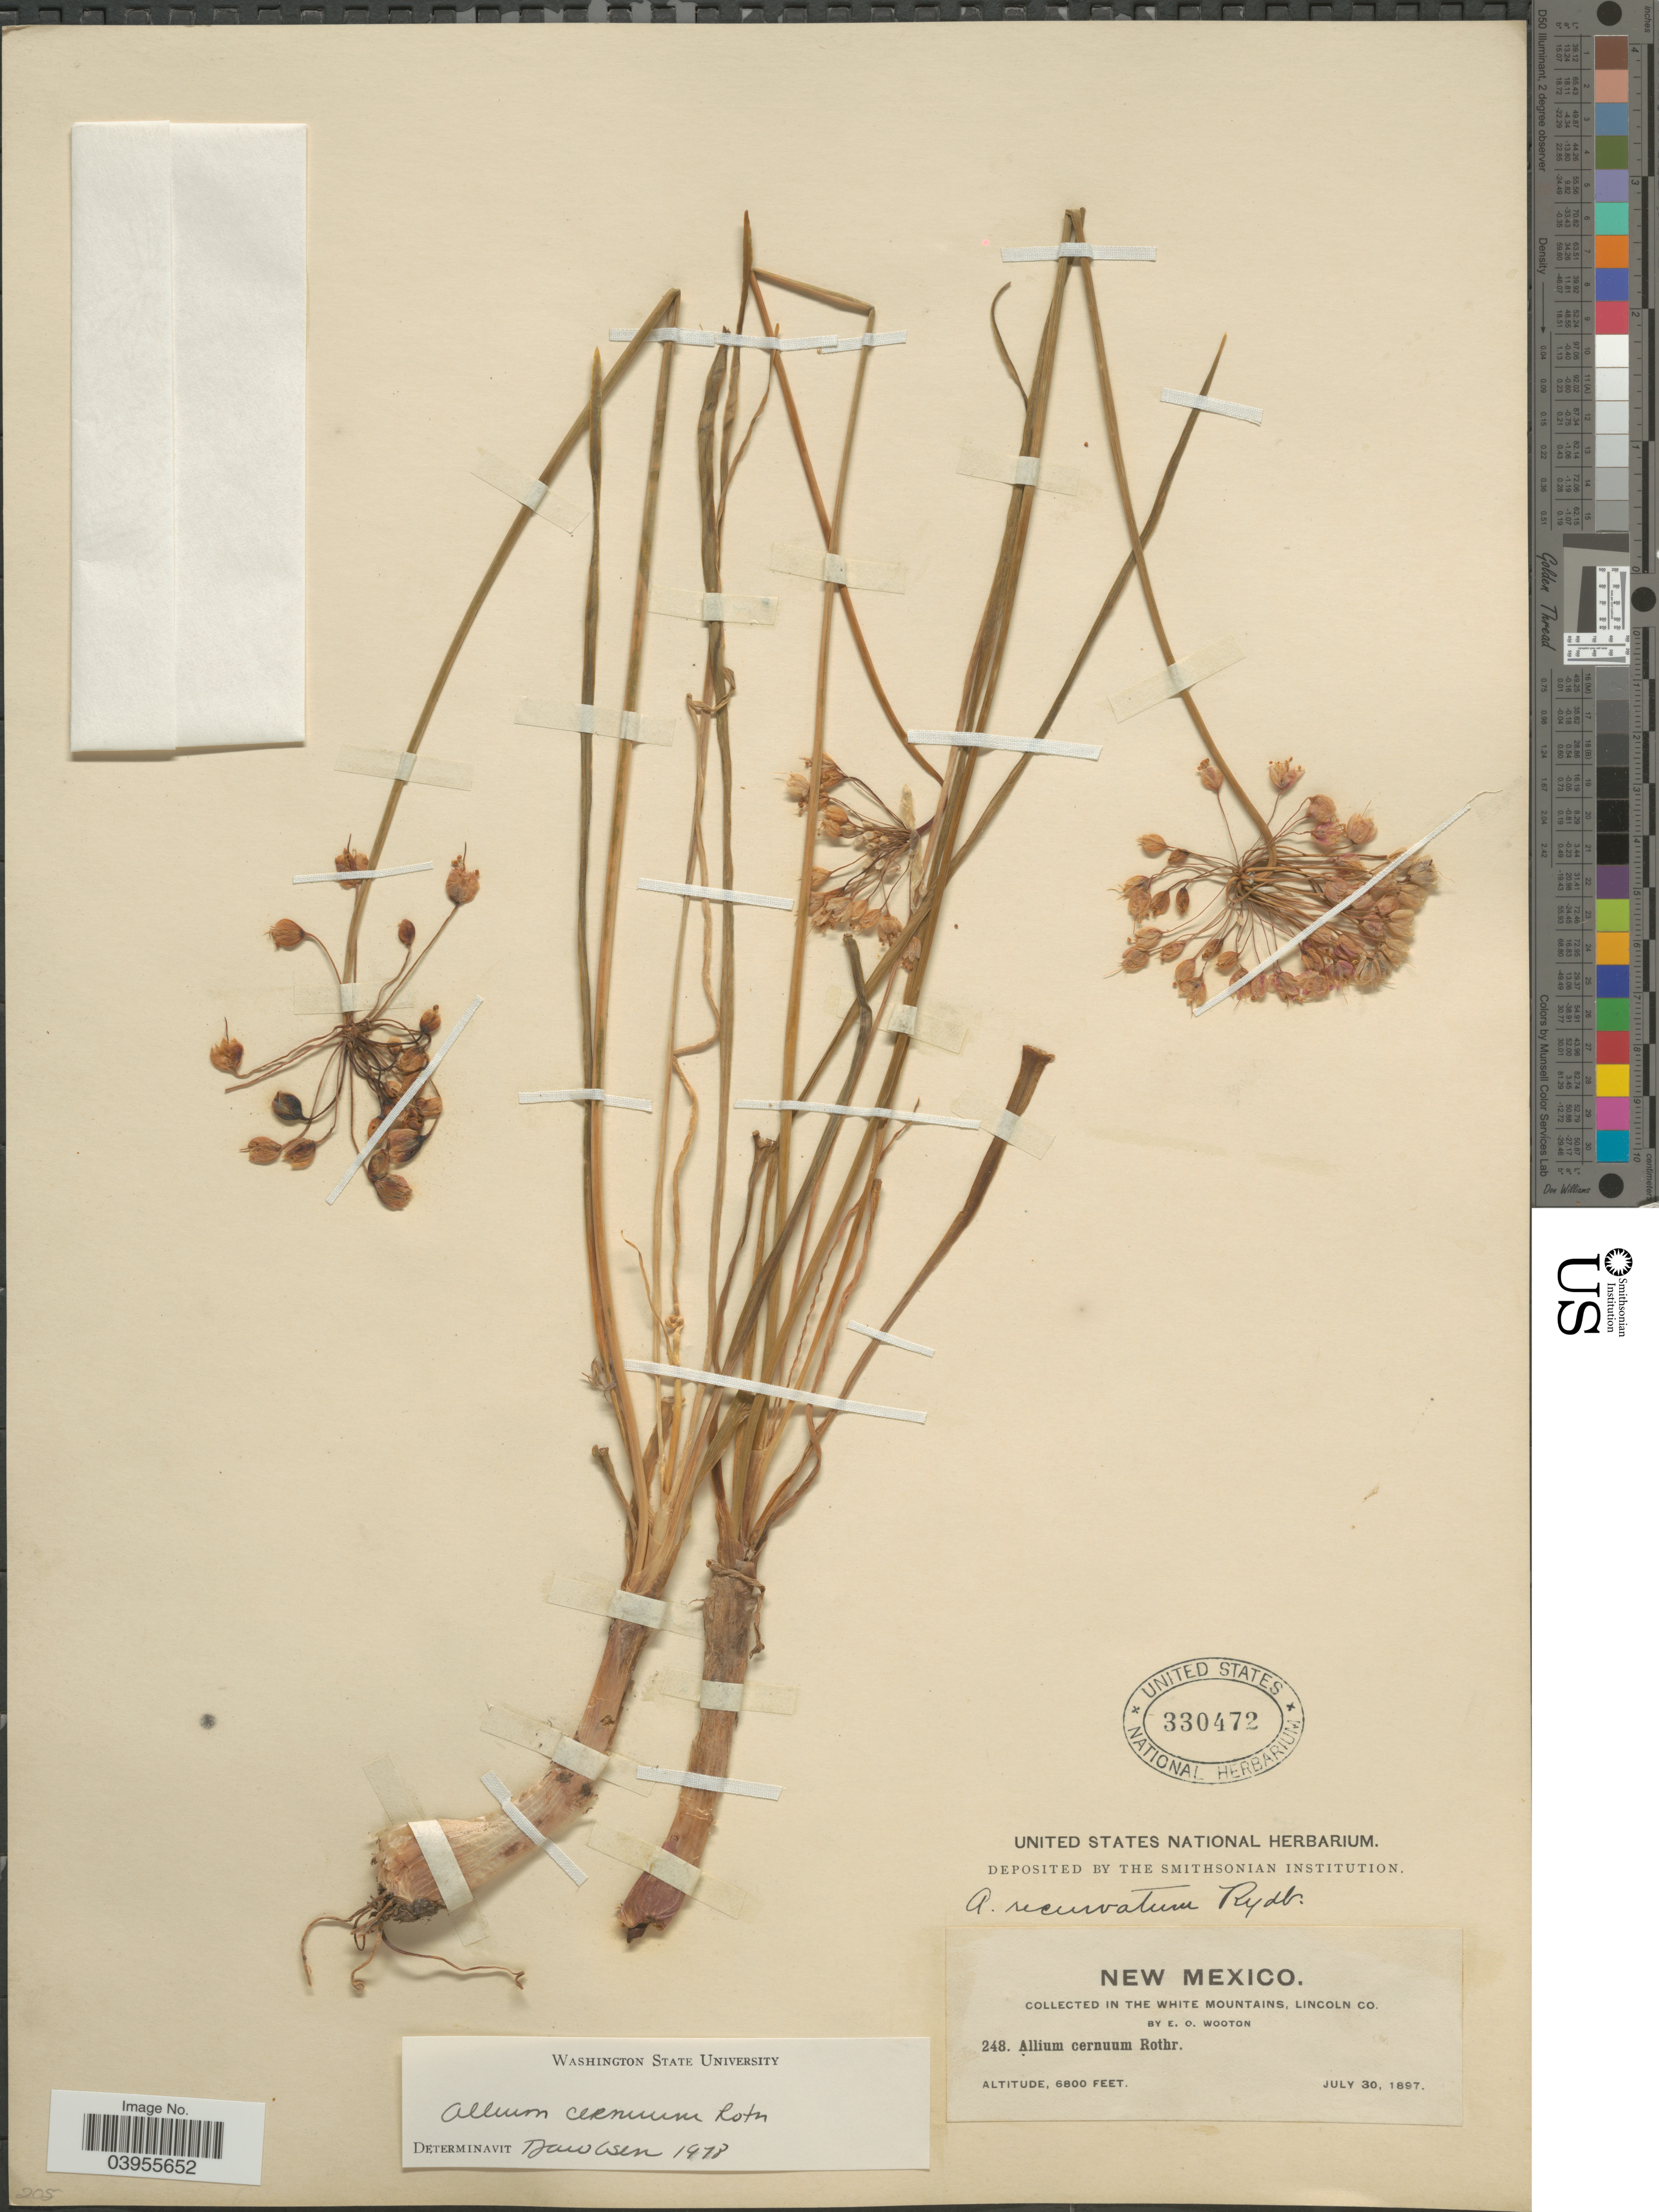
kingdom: Plantae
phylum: Tracheophyta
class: Liliopsida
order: Asparagales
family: Amaryllidaceae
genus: Allium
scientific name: Allium cernuum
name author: Roth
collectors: E. O. Wooton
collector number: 248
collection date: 1897-07-30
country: United States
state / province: New Mexico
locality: In the White Mountains, Lincoln Co.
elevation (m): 2073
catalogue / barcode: US 330472